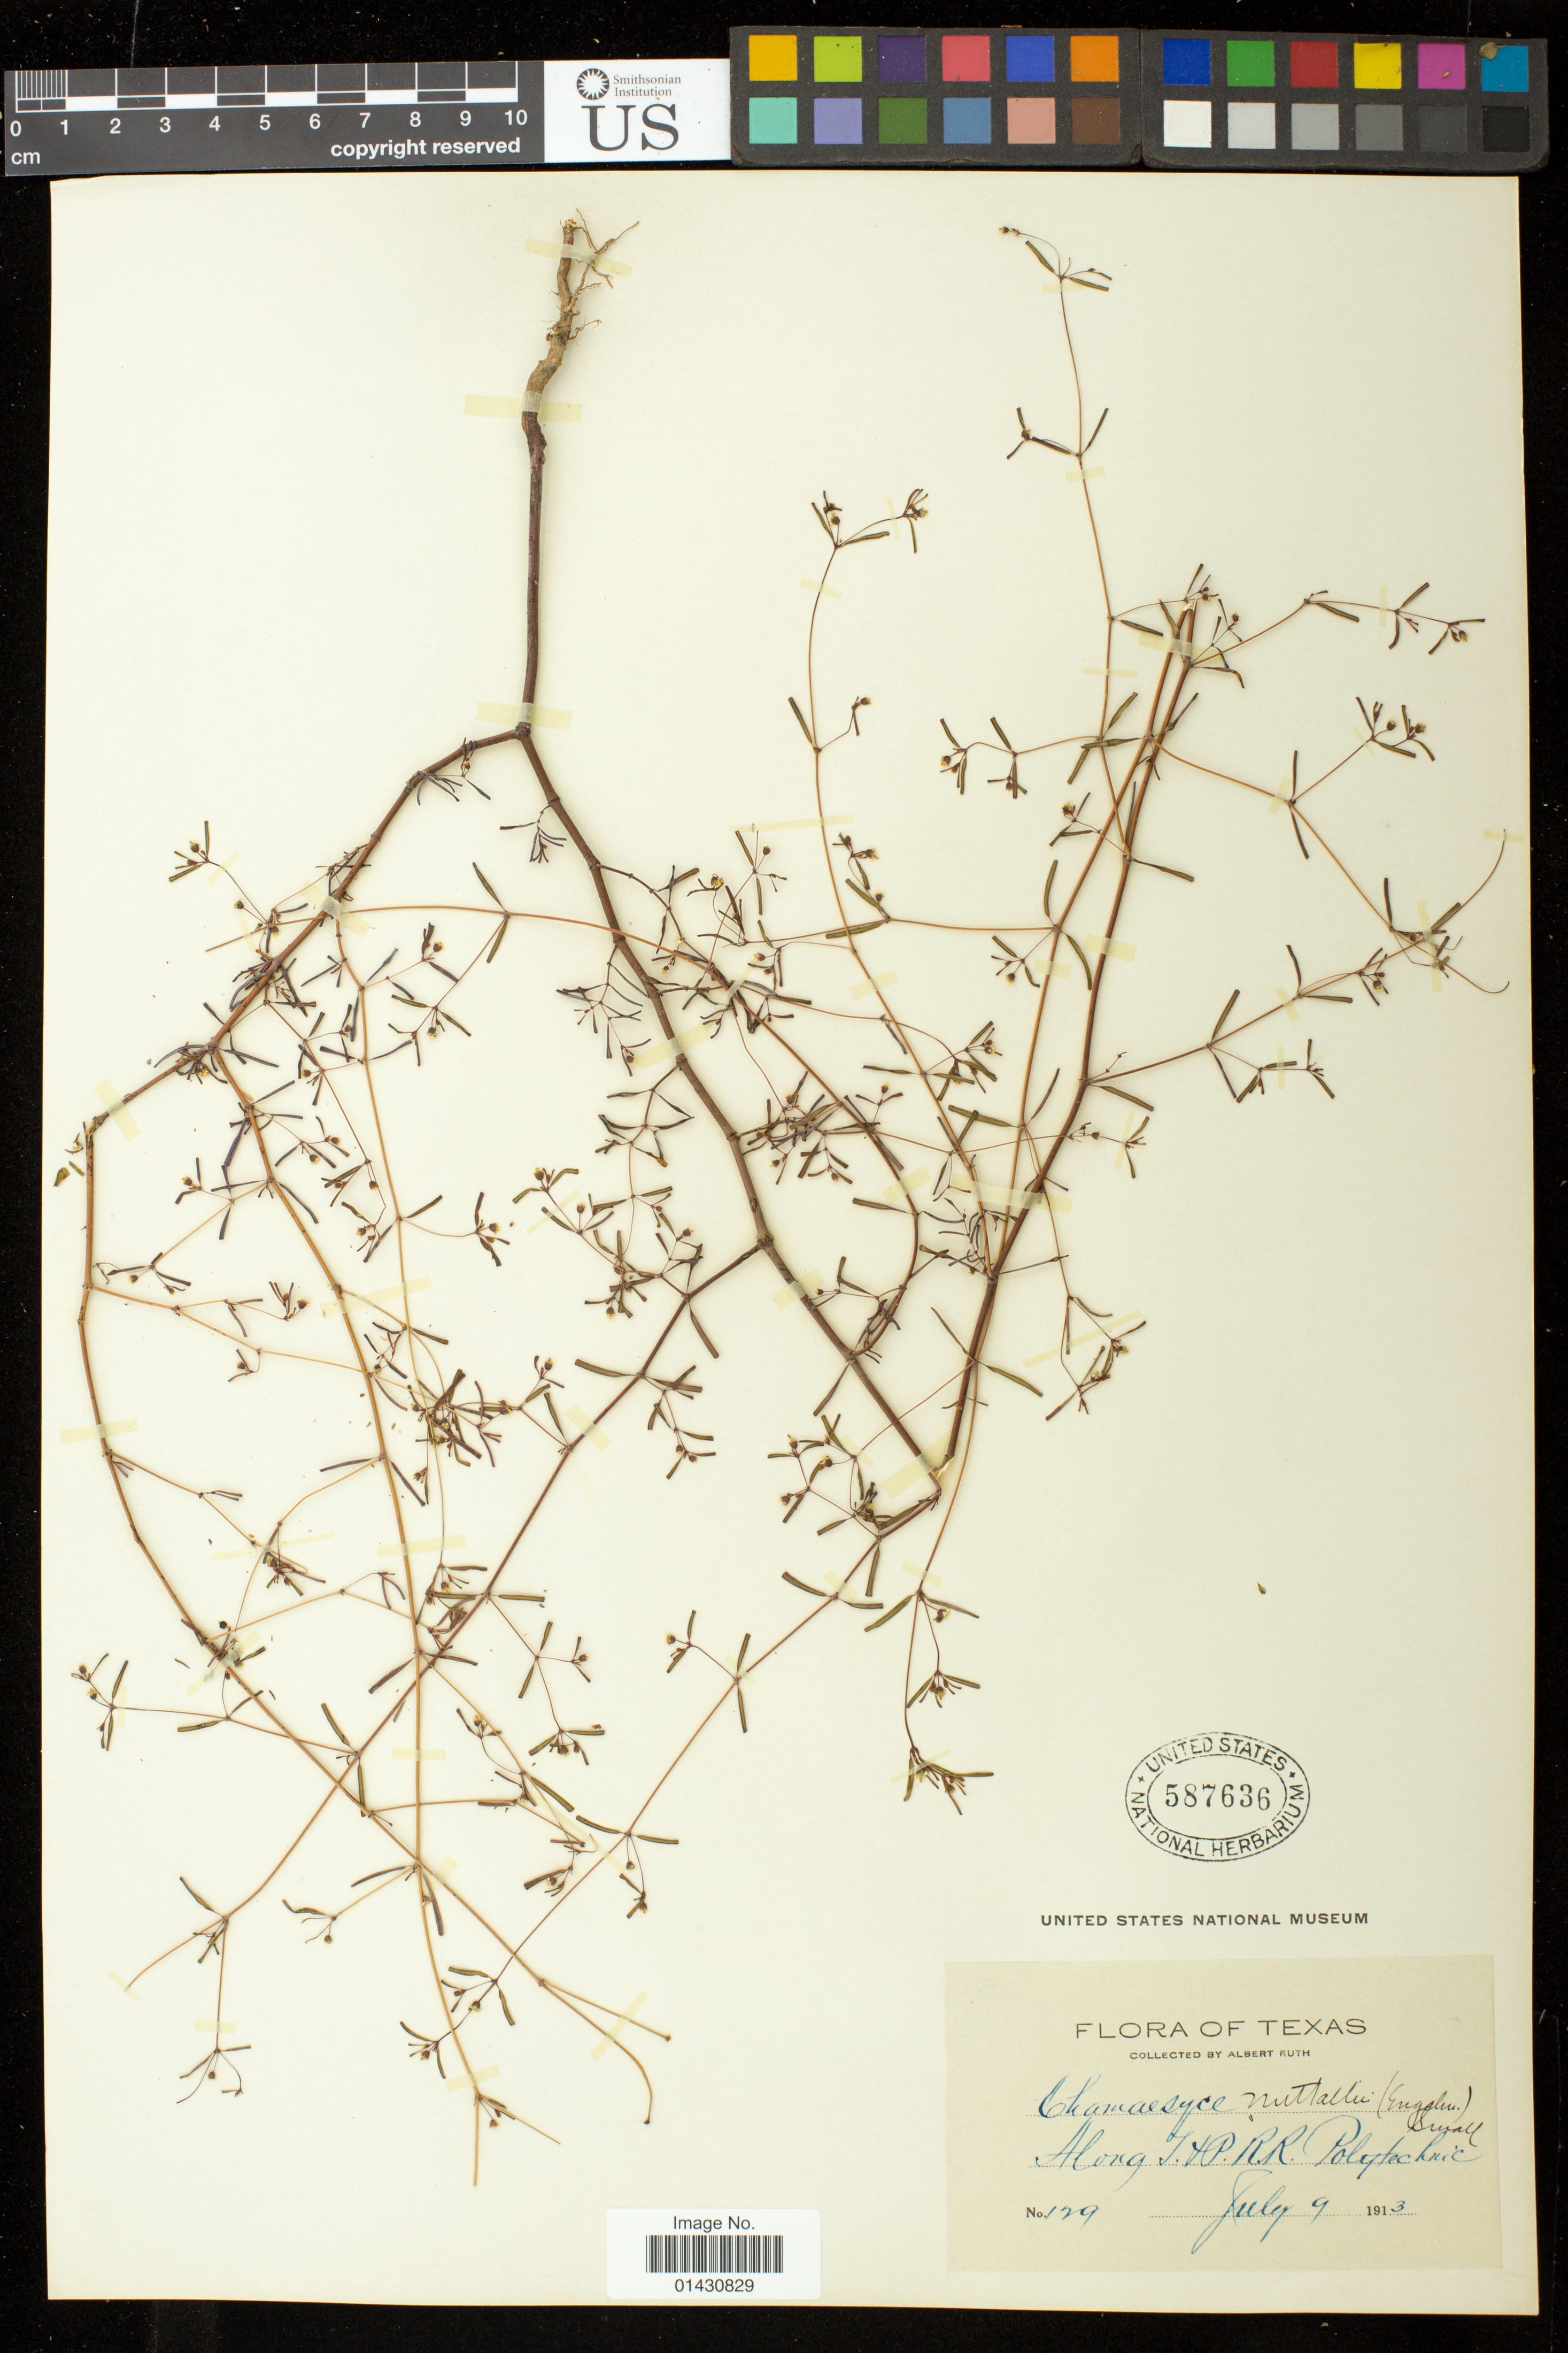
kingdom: Plantae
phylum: Tracheophyta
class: Magnoliopsida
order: Malpighiales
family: Euphorbiaceae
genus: Euphorbia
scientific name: Euphorbia missurica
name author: Raf.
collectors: A. Ruth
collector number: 129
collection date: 1913-07-09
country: United States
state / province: Texas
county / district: Tarrant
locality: Along T.& P.R.R. Polytechnic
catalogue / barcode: US 587636